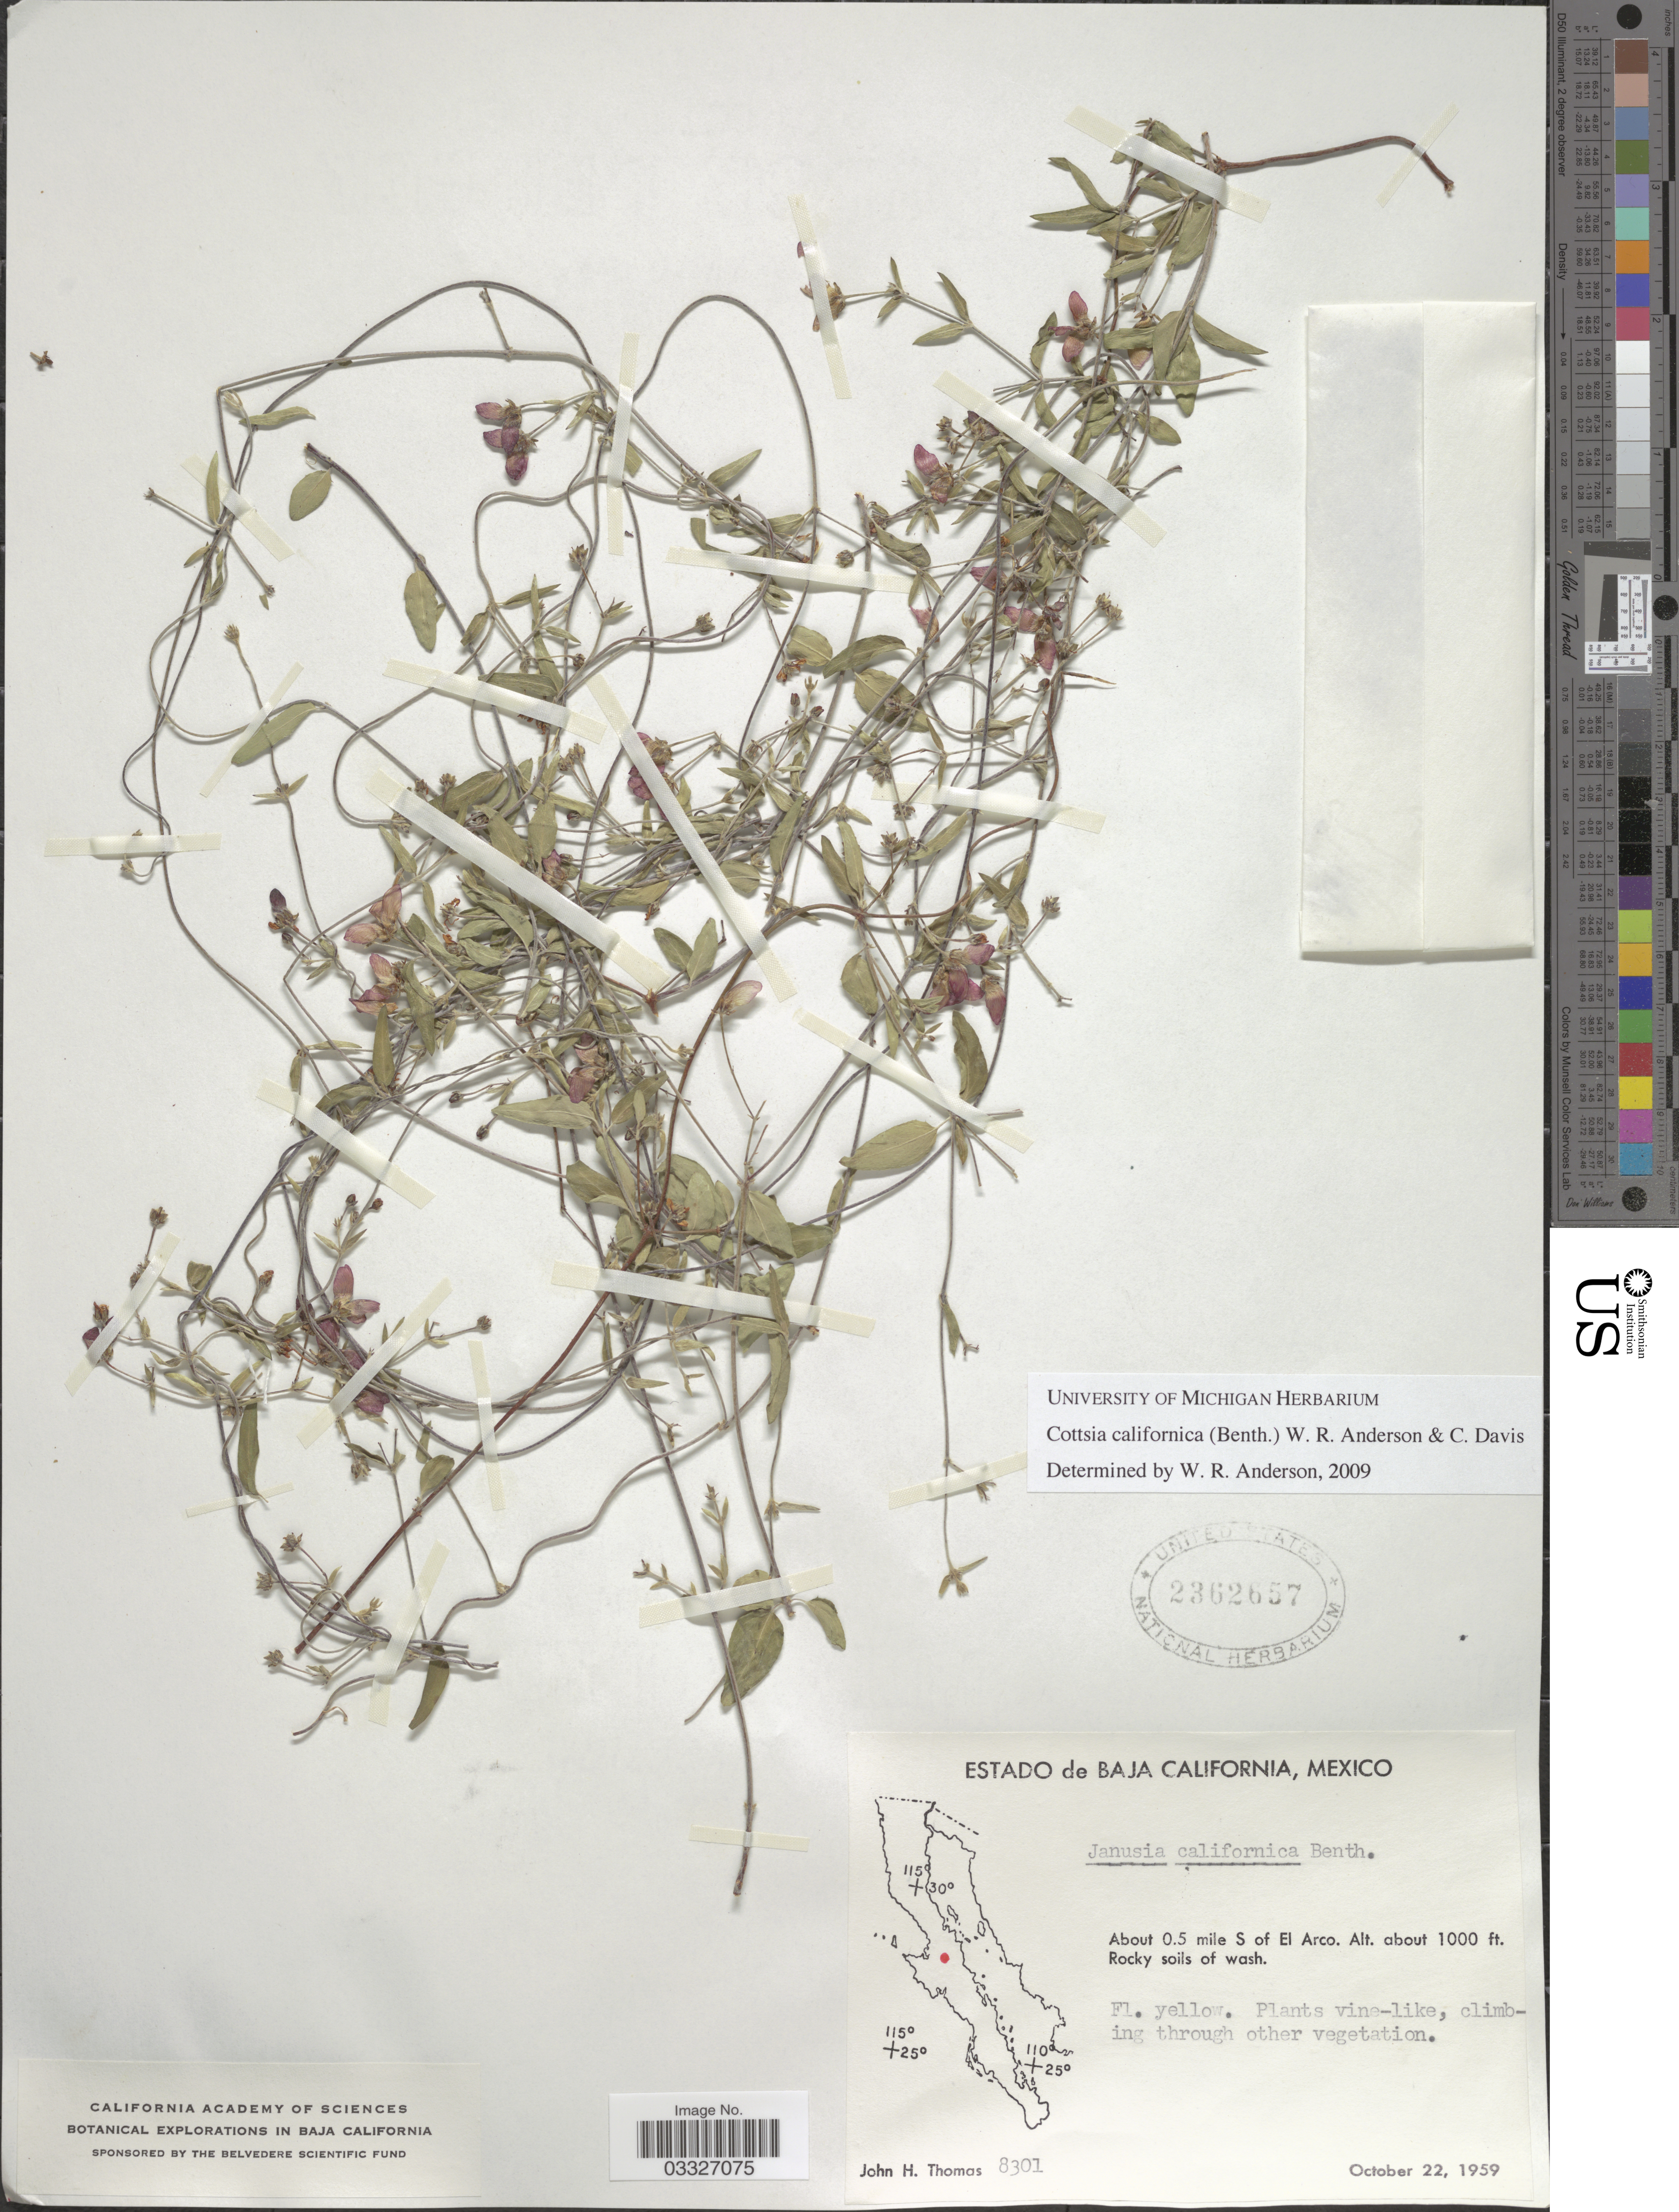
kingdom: Plantae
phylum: Tracheophyta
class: Magnoliopsida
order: Malpighiales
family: Malpighiaceae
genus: Cottsia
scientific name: Cottsia californica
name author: (Benth.) W.R. Anderson & C. Davis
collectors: J. H. Thomas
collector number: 8301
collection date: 1959-10-22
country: Mexico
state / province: Baja California Norte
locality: About 0.5 mile S of El Arzo.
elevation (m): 305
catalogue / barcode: US 2362657